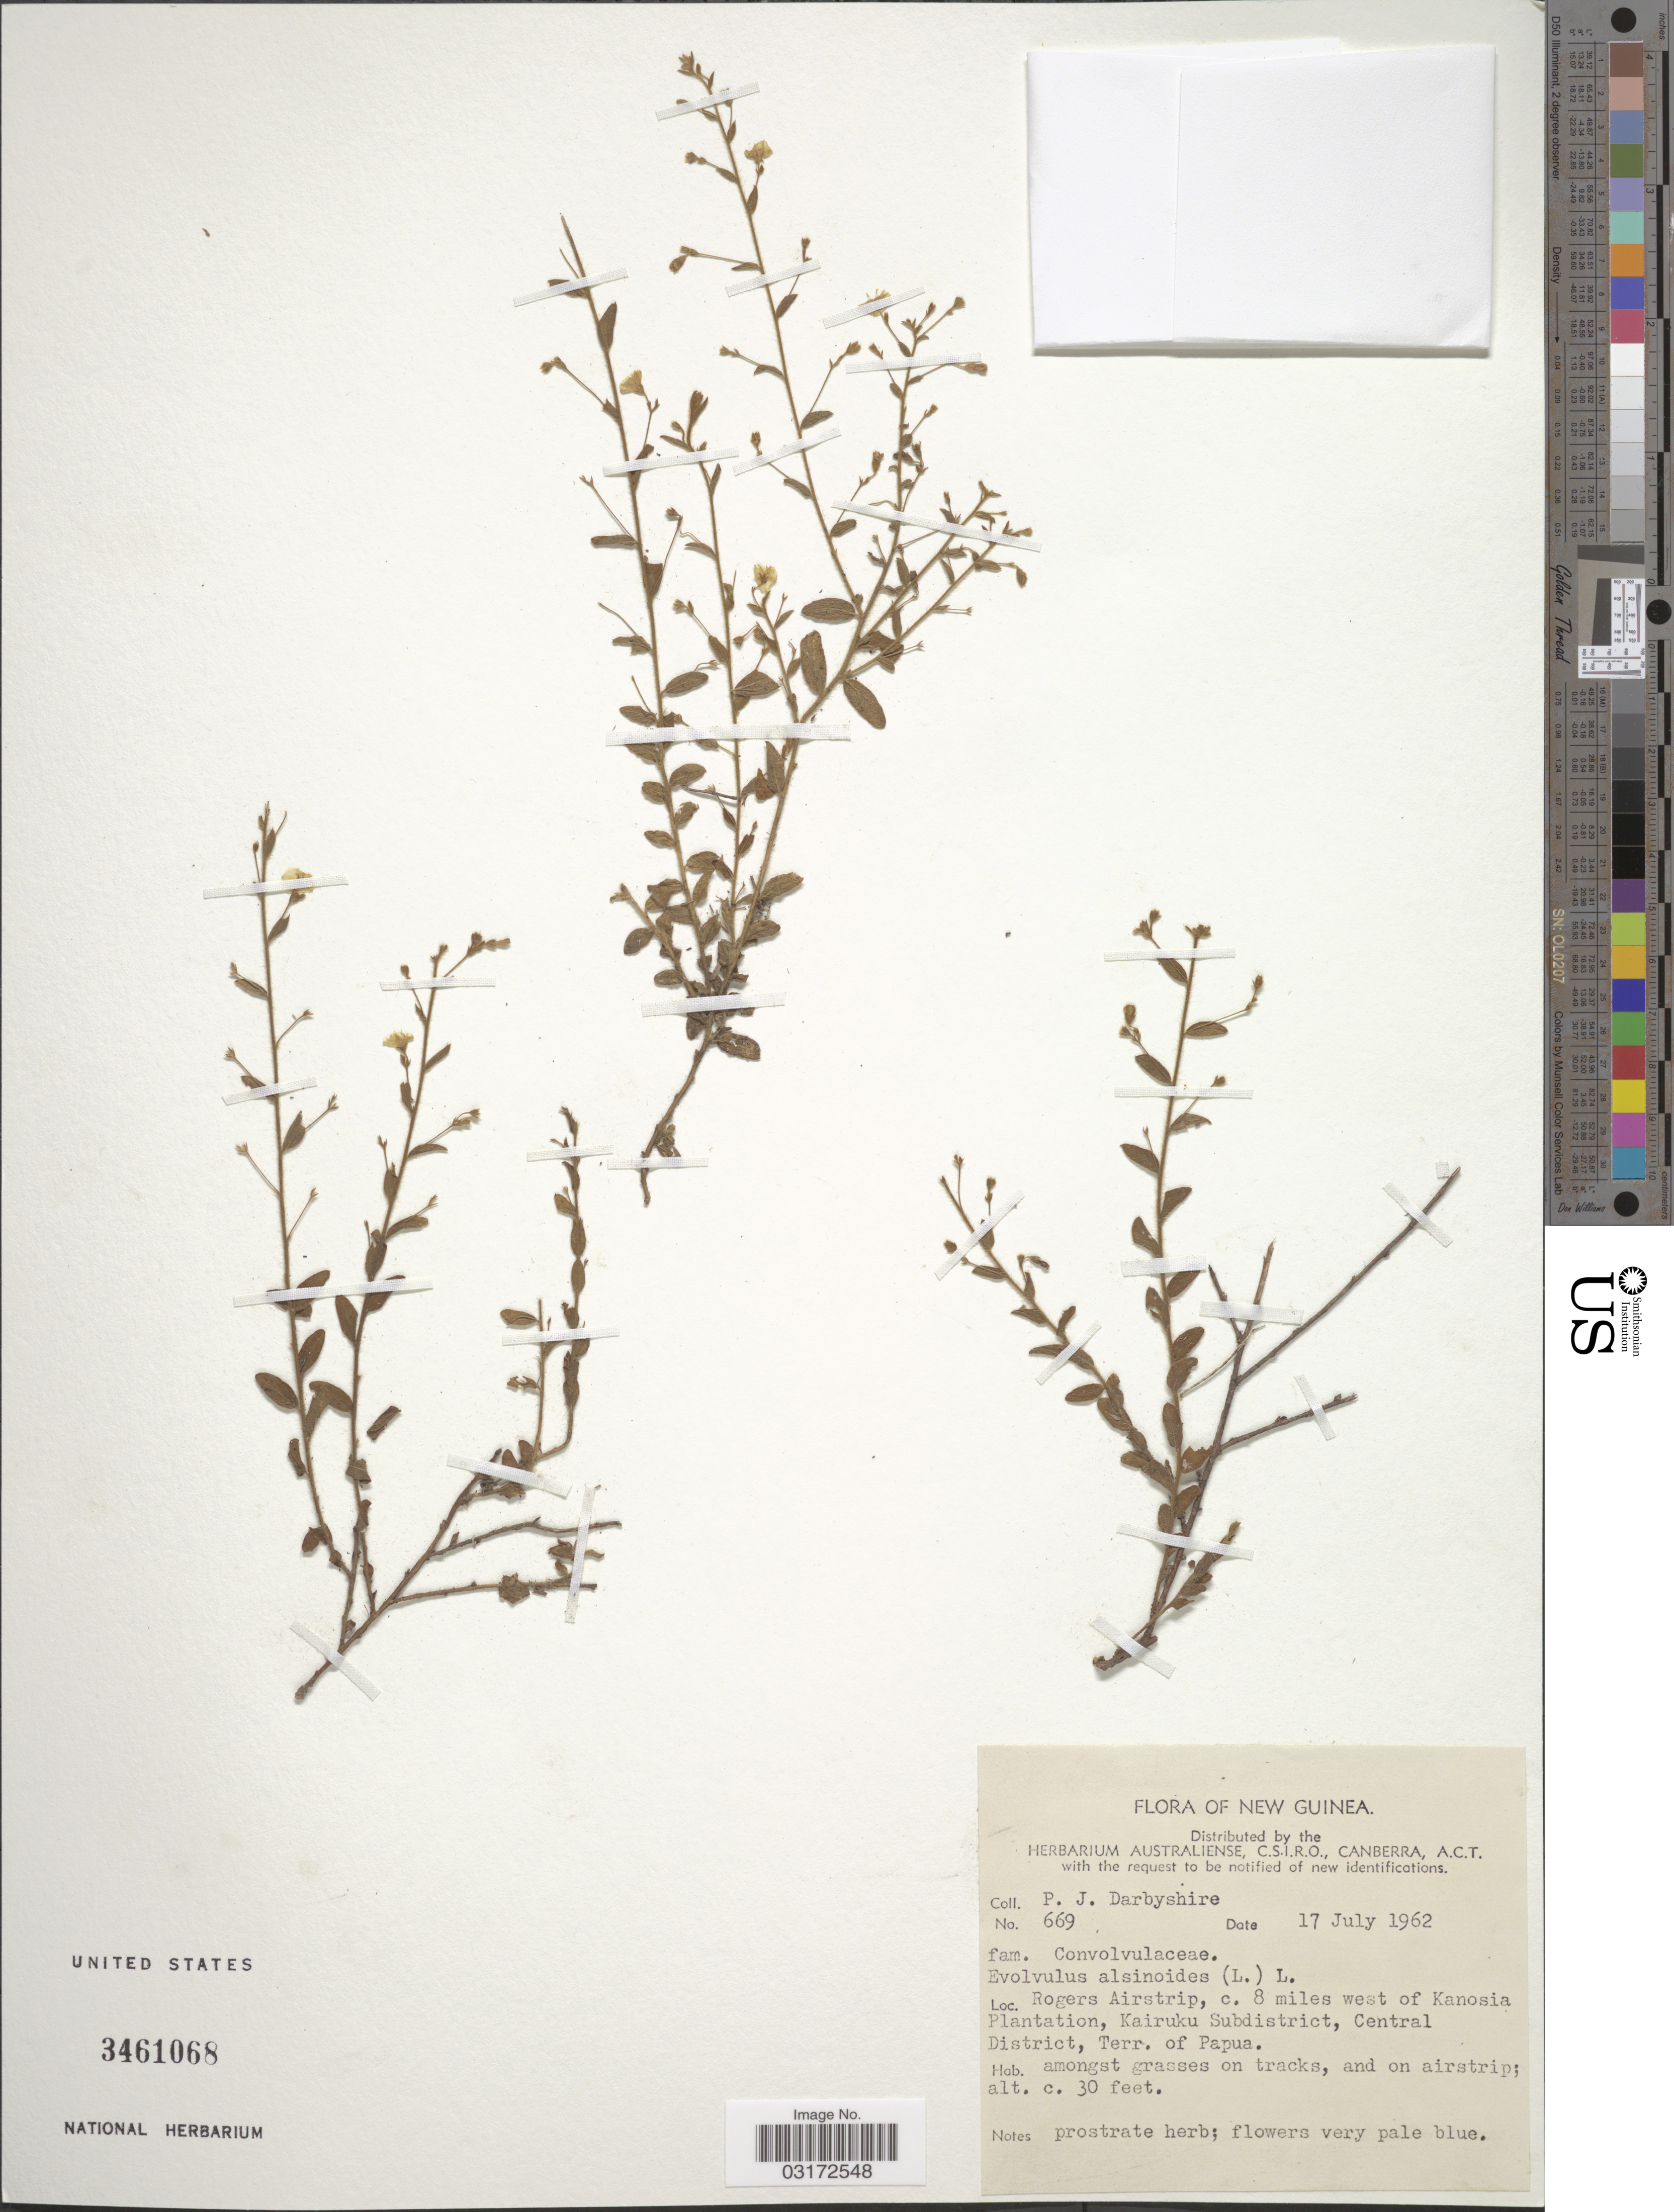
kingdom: Plantae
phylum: Tracheophyta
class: Magnoliopsida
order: Solanales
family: Convolvulaceae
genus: Evolvulus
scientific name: Evolvulus alsinoides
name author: (L.) L.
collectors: P. Darbyshire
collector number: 669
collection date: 1962-07-17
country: Papua New Guinea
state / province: Central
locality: New Guinea. Rogers Airstrip, c. 8 miles west of Kanosia Plantation, Kairuku Subdistrict, Central District, Terr. of Papua.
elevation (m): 9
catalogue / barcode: US 3461068